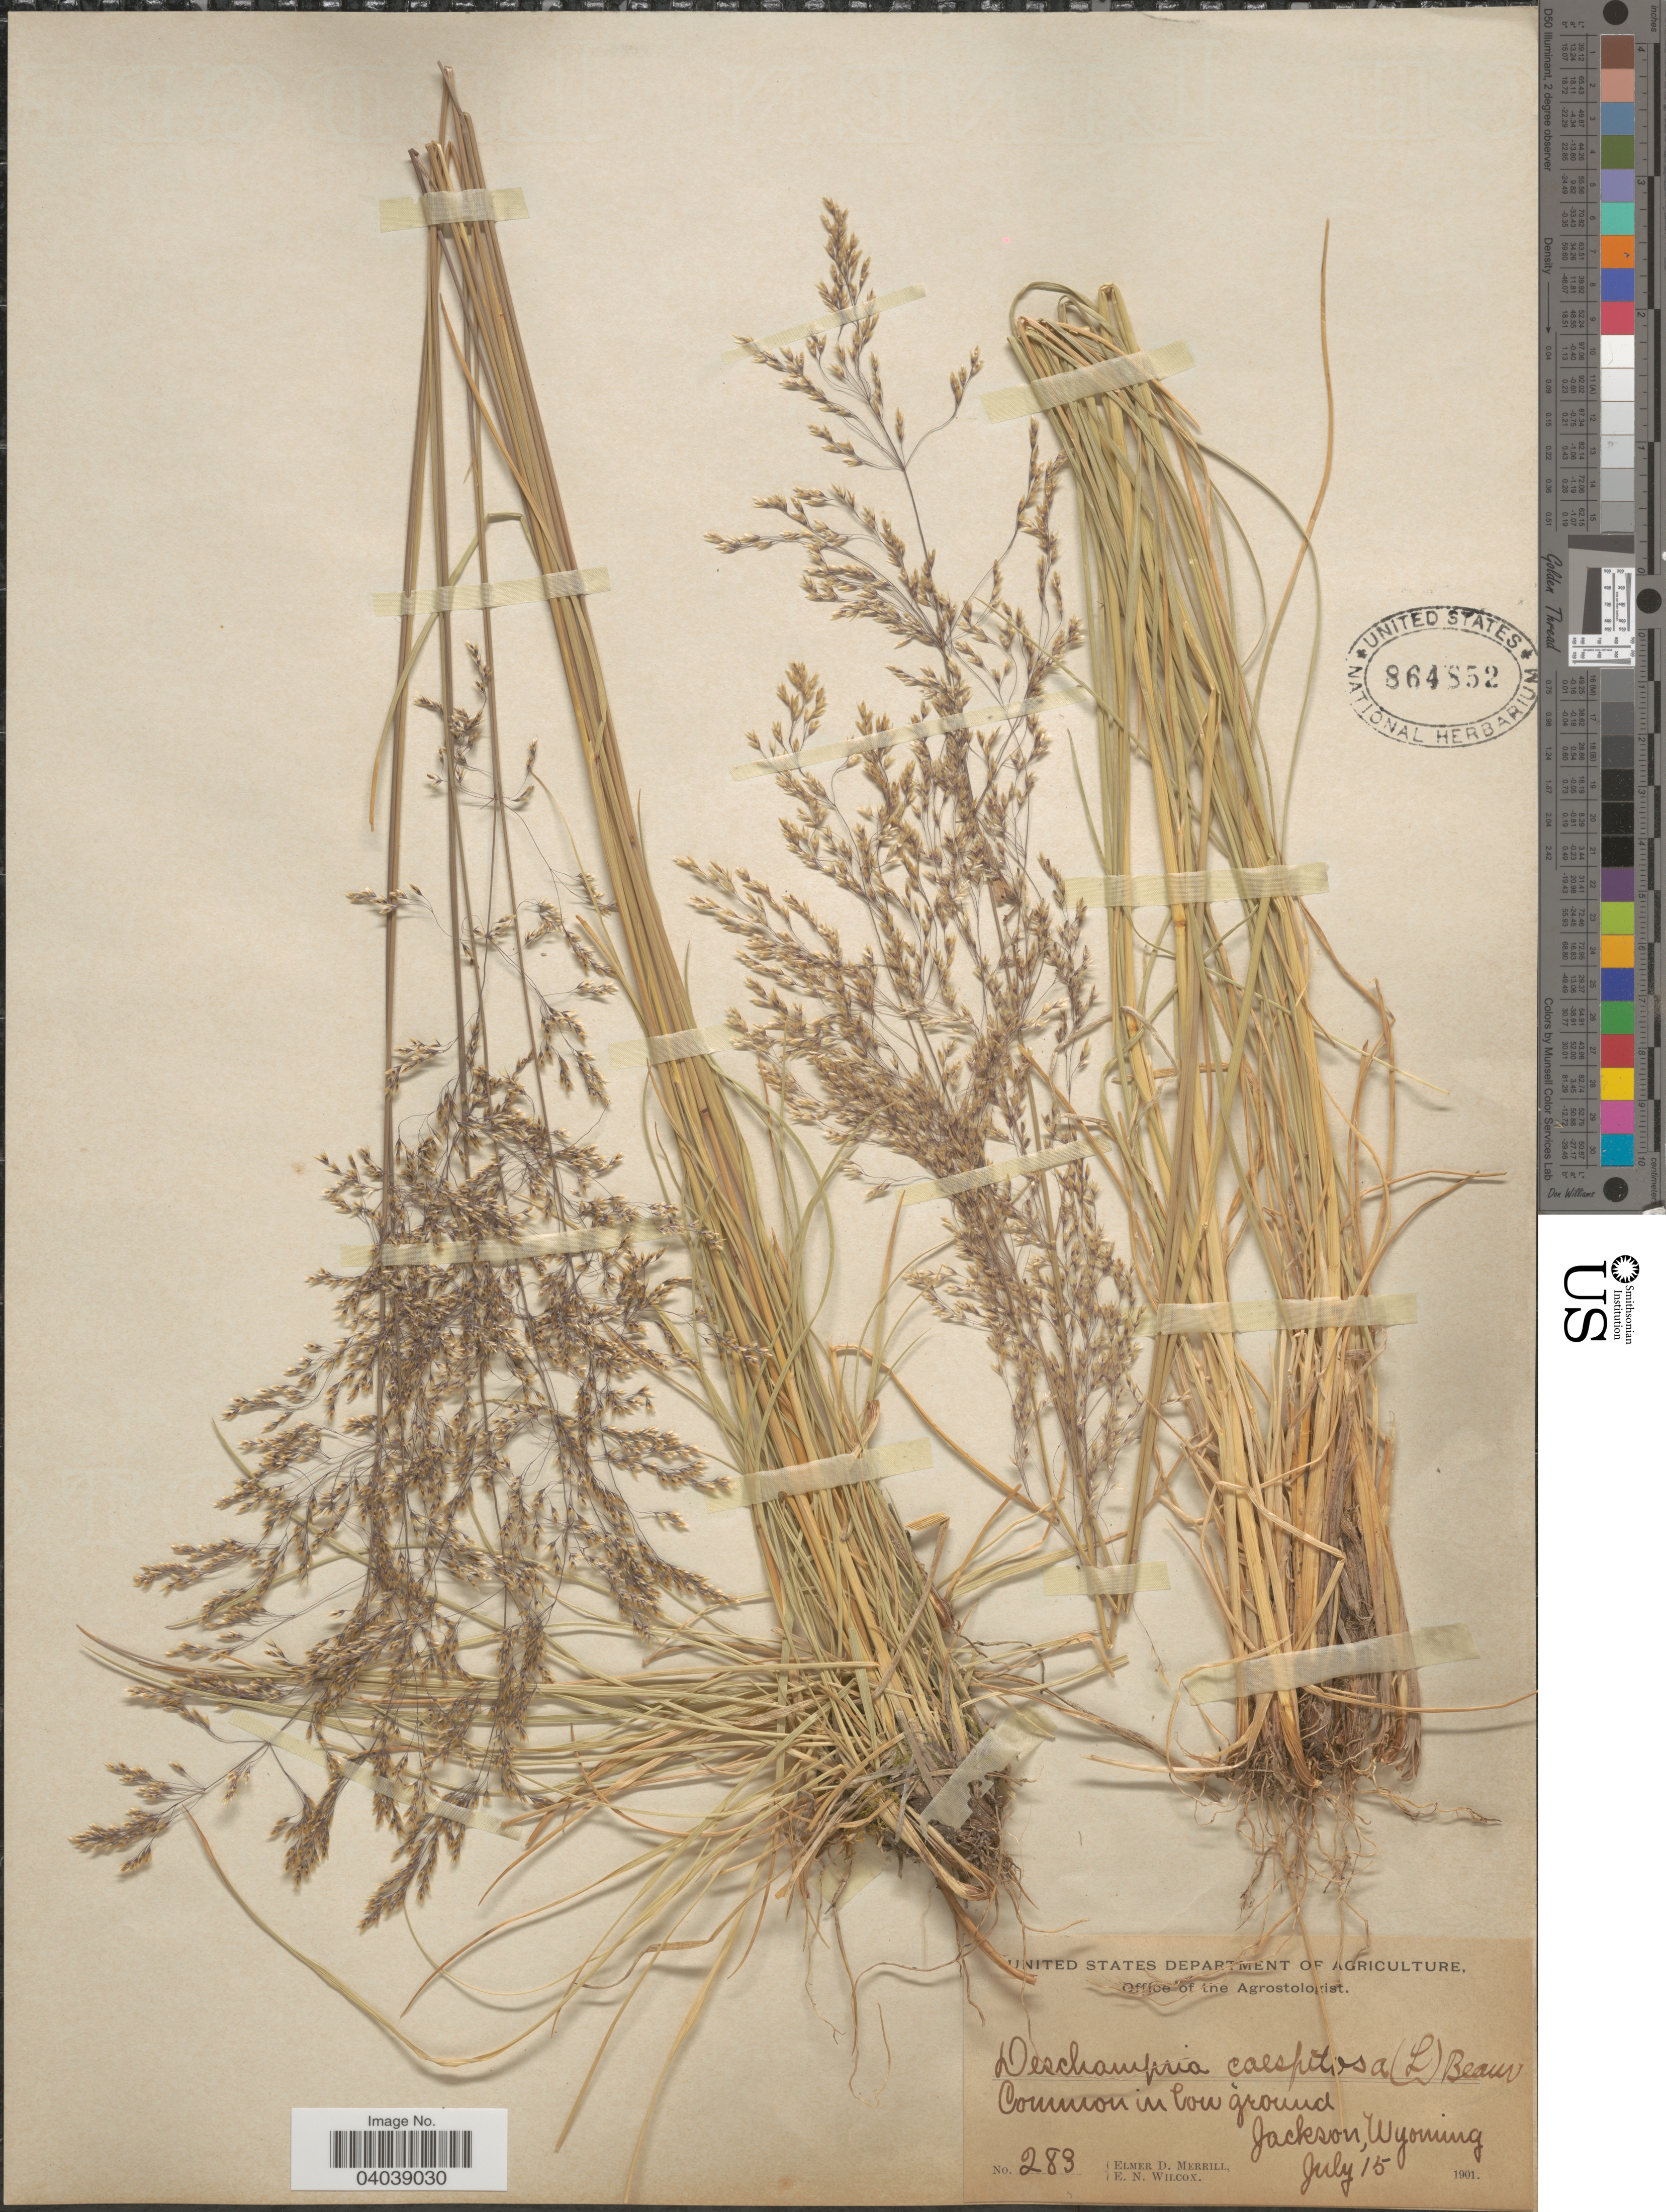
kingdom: Plantae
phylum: Tracheophyta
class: Liliopsida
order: Poales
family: Poaceae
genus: Deschampsia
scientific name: Deschampsia cespitosa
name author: (L.) P. Beauv.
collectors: E. D. Merrill & E. Wilcox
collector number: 283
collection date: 1901-07-15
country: United States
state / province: Wyoming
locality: In low ground, Jackson.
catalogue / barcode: US 864852